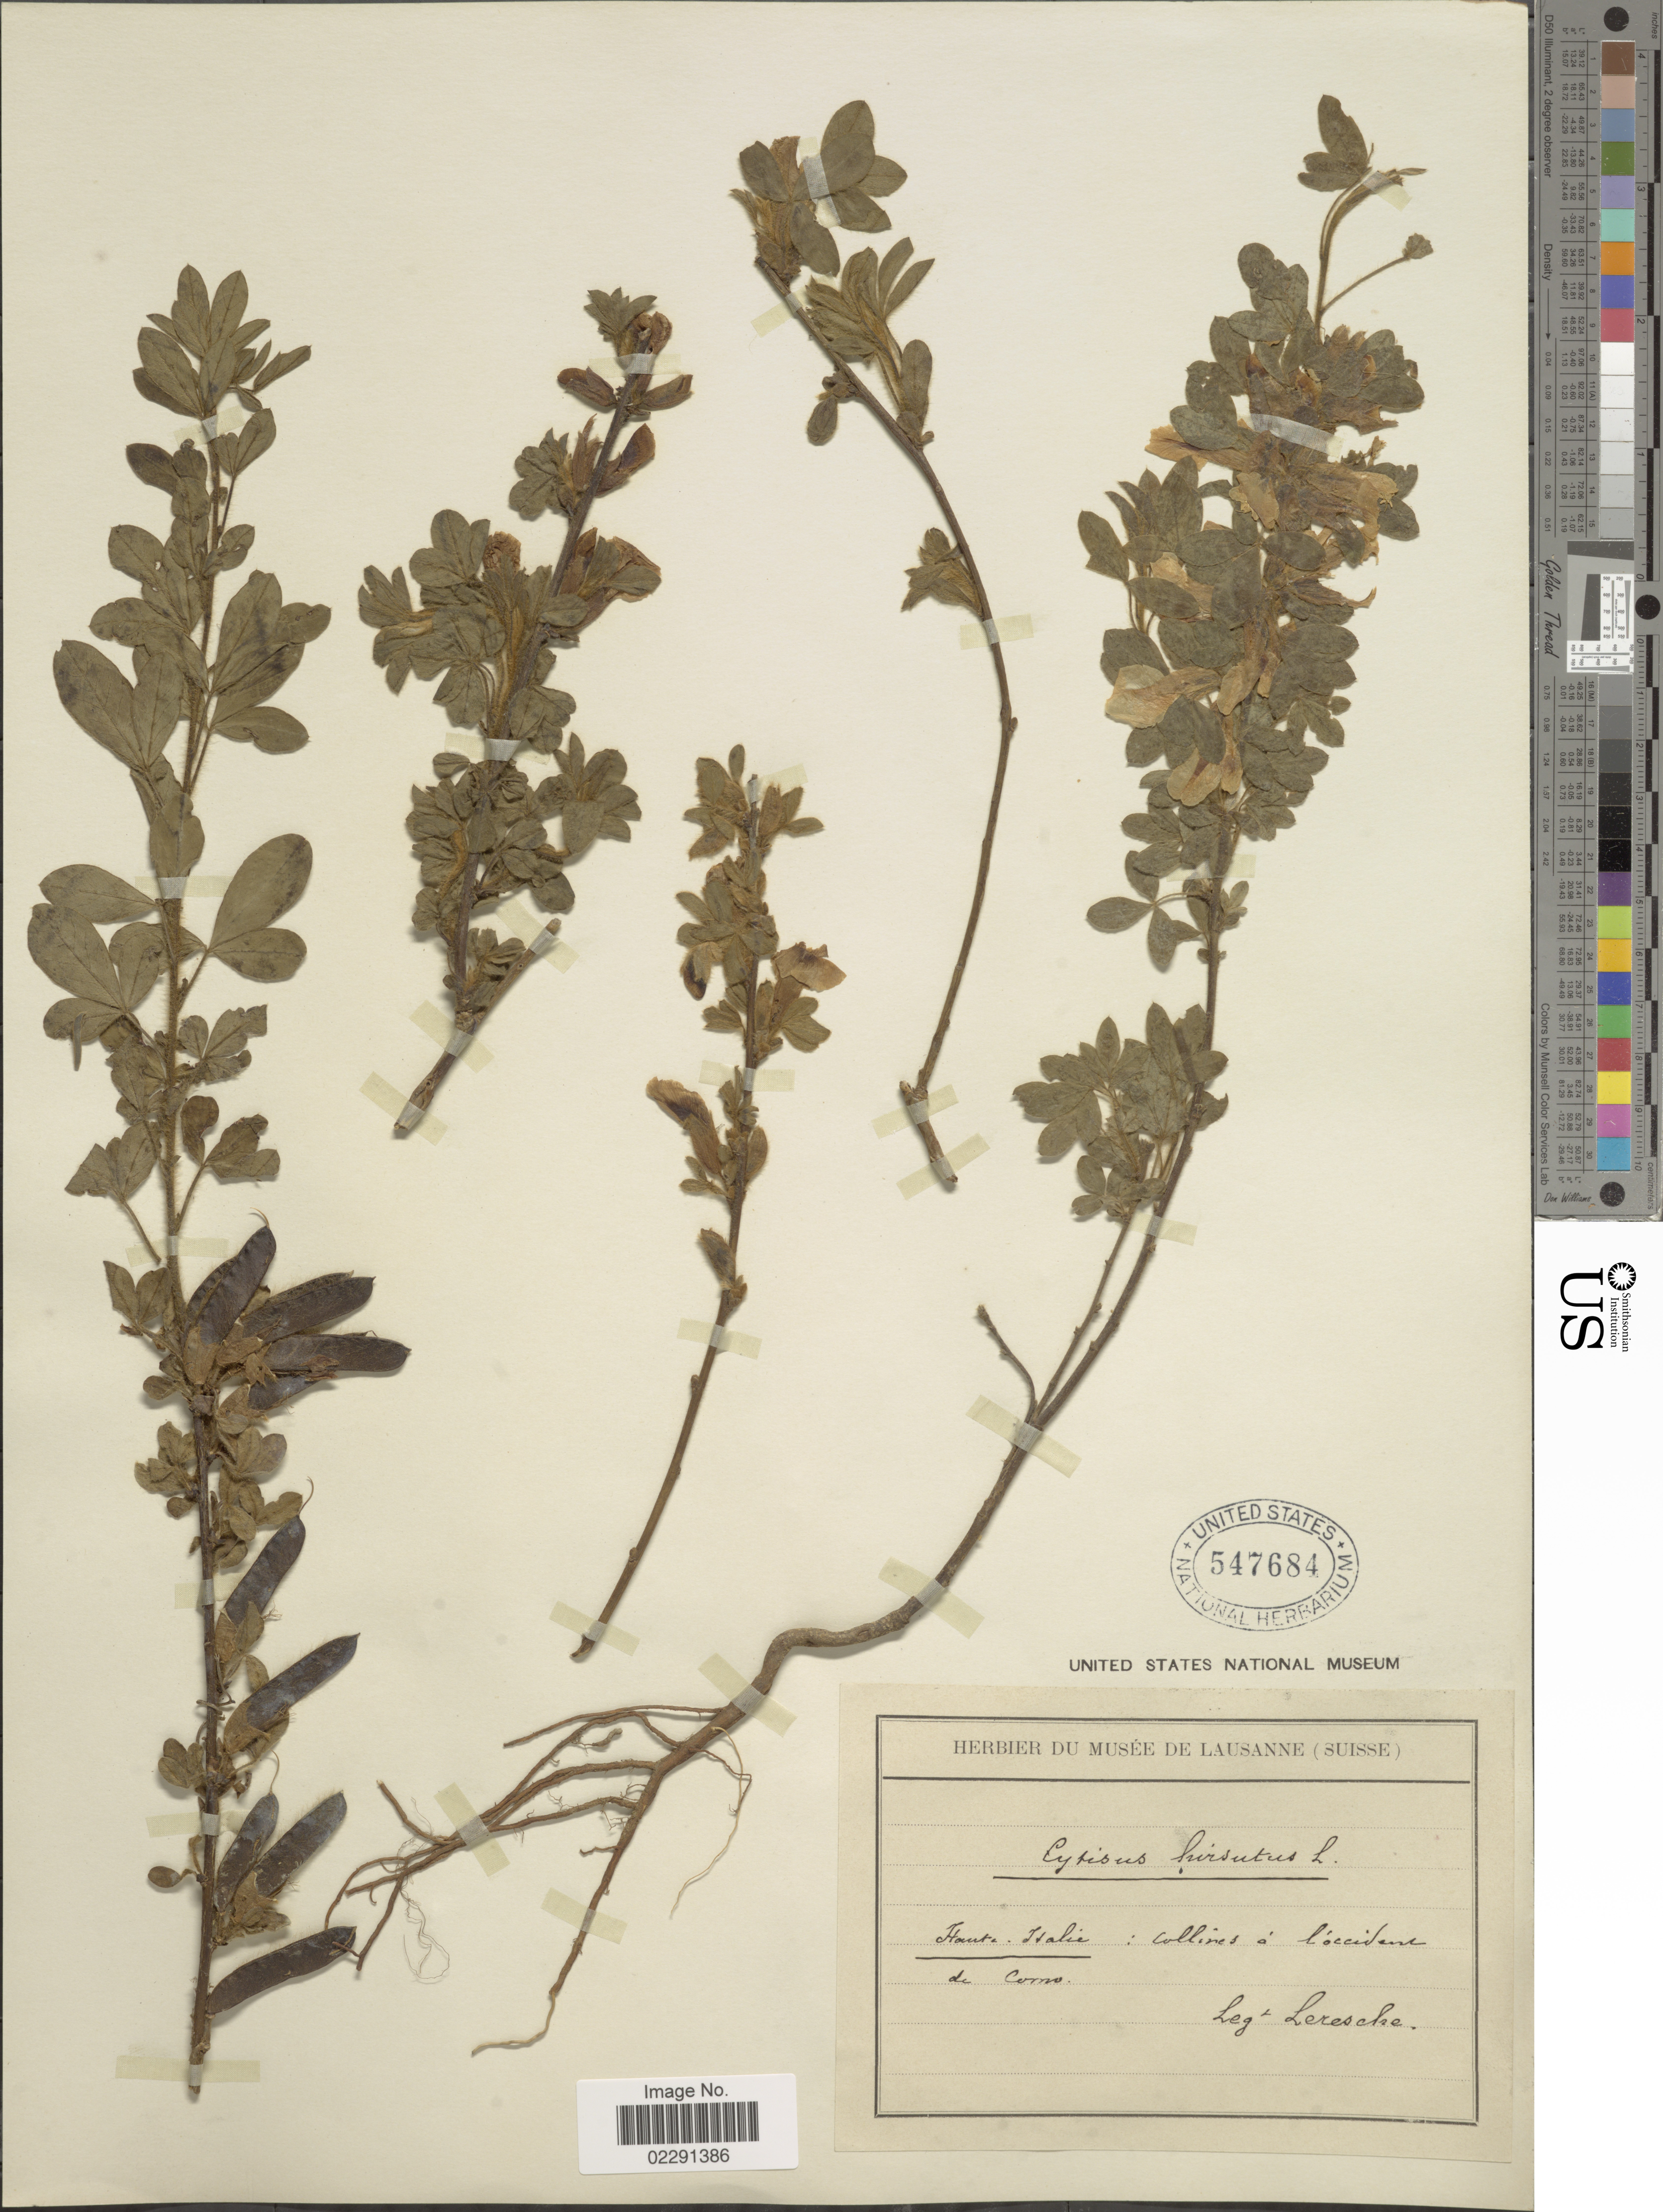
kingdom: Plantae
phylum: Tracheophyta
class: Magnoliopsida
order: Fabales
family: Fabaceae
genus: Cytisus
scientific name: Cytisus hirsutus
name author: L.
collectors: Leresche, --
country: Italy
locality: Haute-Italie: collines a lóccidence de como. [interpreted]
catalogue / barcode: US 547684